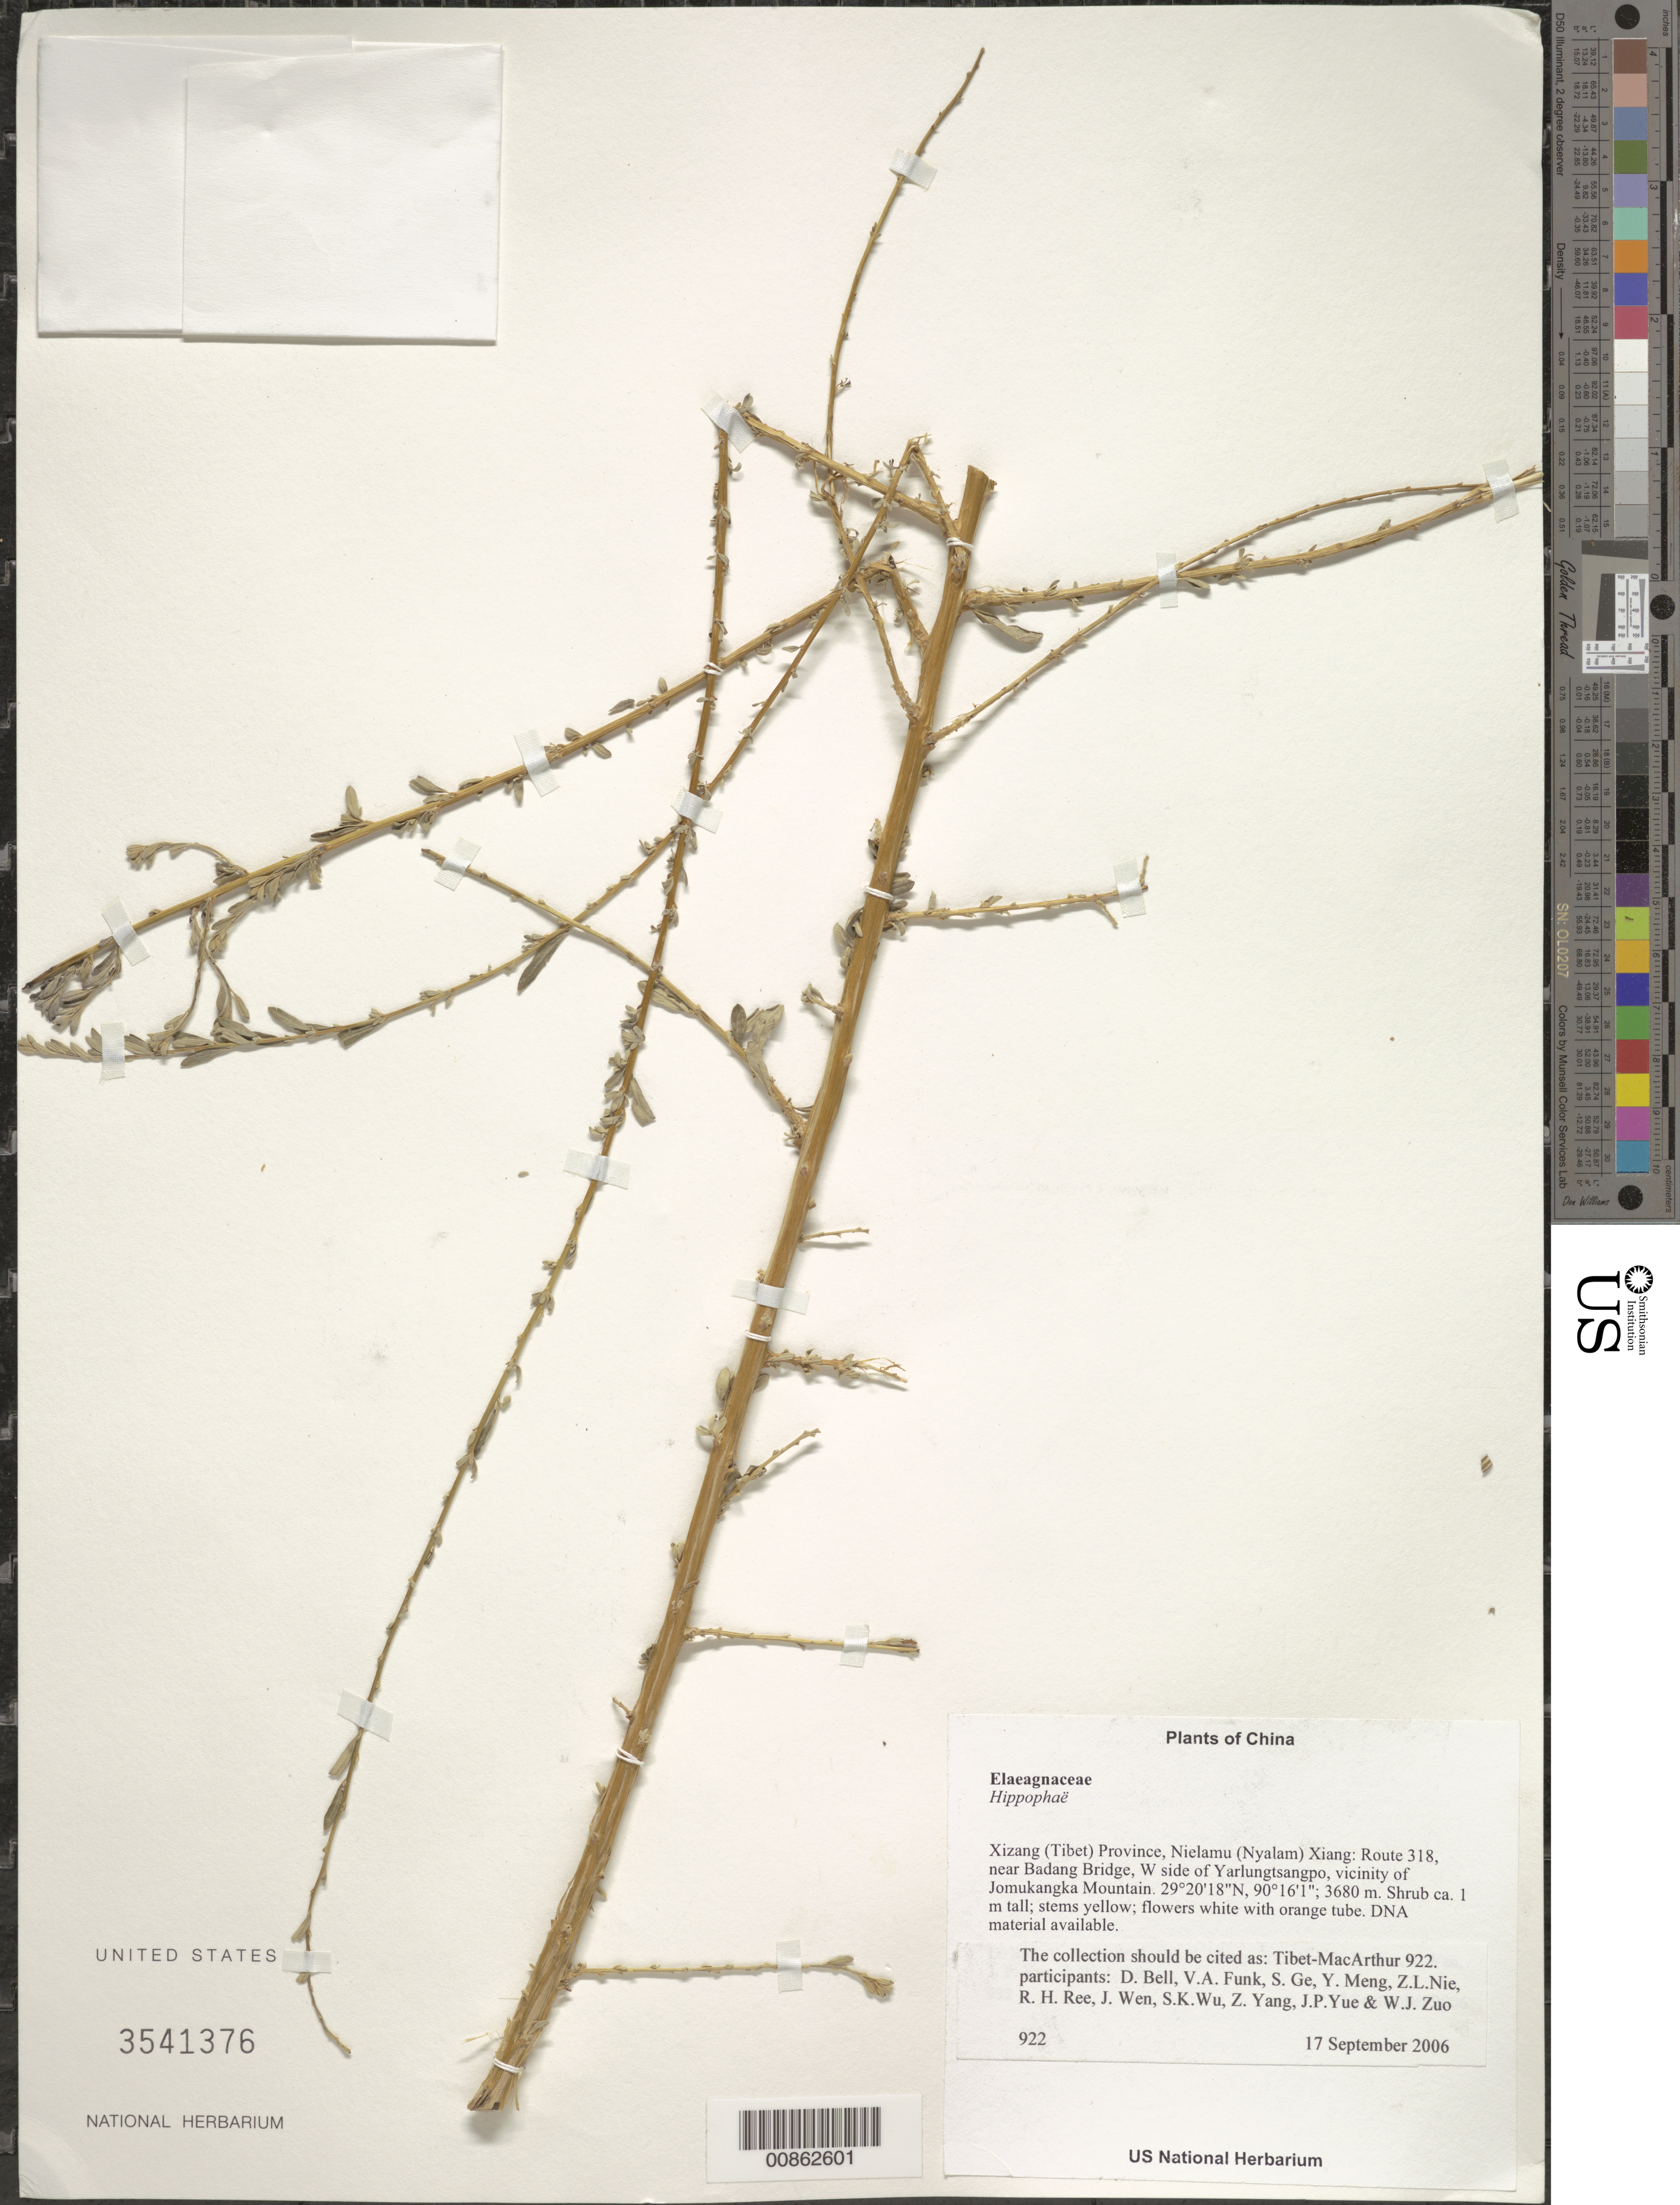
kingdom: Plantae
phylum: Tracheophyta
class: Magnoliopsida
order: Rosales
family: Elaeagnaceae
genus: Hippophae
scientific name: Hippophae sp.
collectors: Tibet-MacArthur, D. A. Bell, V. Funk, S. Ge, Y. Meng, Z. Nie, R. Ree, J. Wen, J. Yue & W. Zuo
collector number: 922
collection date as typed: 17 Sep 2006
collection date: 2006-09-17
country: China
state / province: Xizang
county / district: Nyemo Xian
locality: Route 318, near Badang Bridge, W side of Yarlungtsangpo, vicinity of Jomukangka Mountain.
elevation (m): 3680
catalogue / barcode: US 3541376